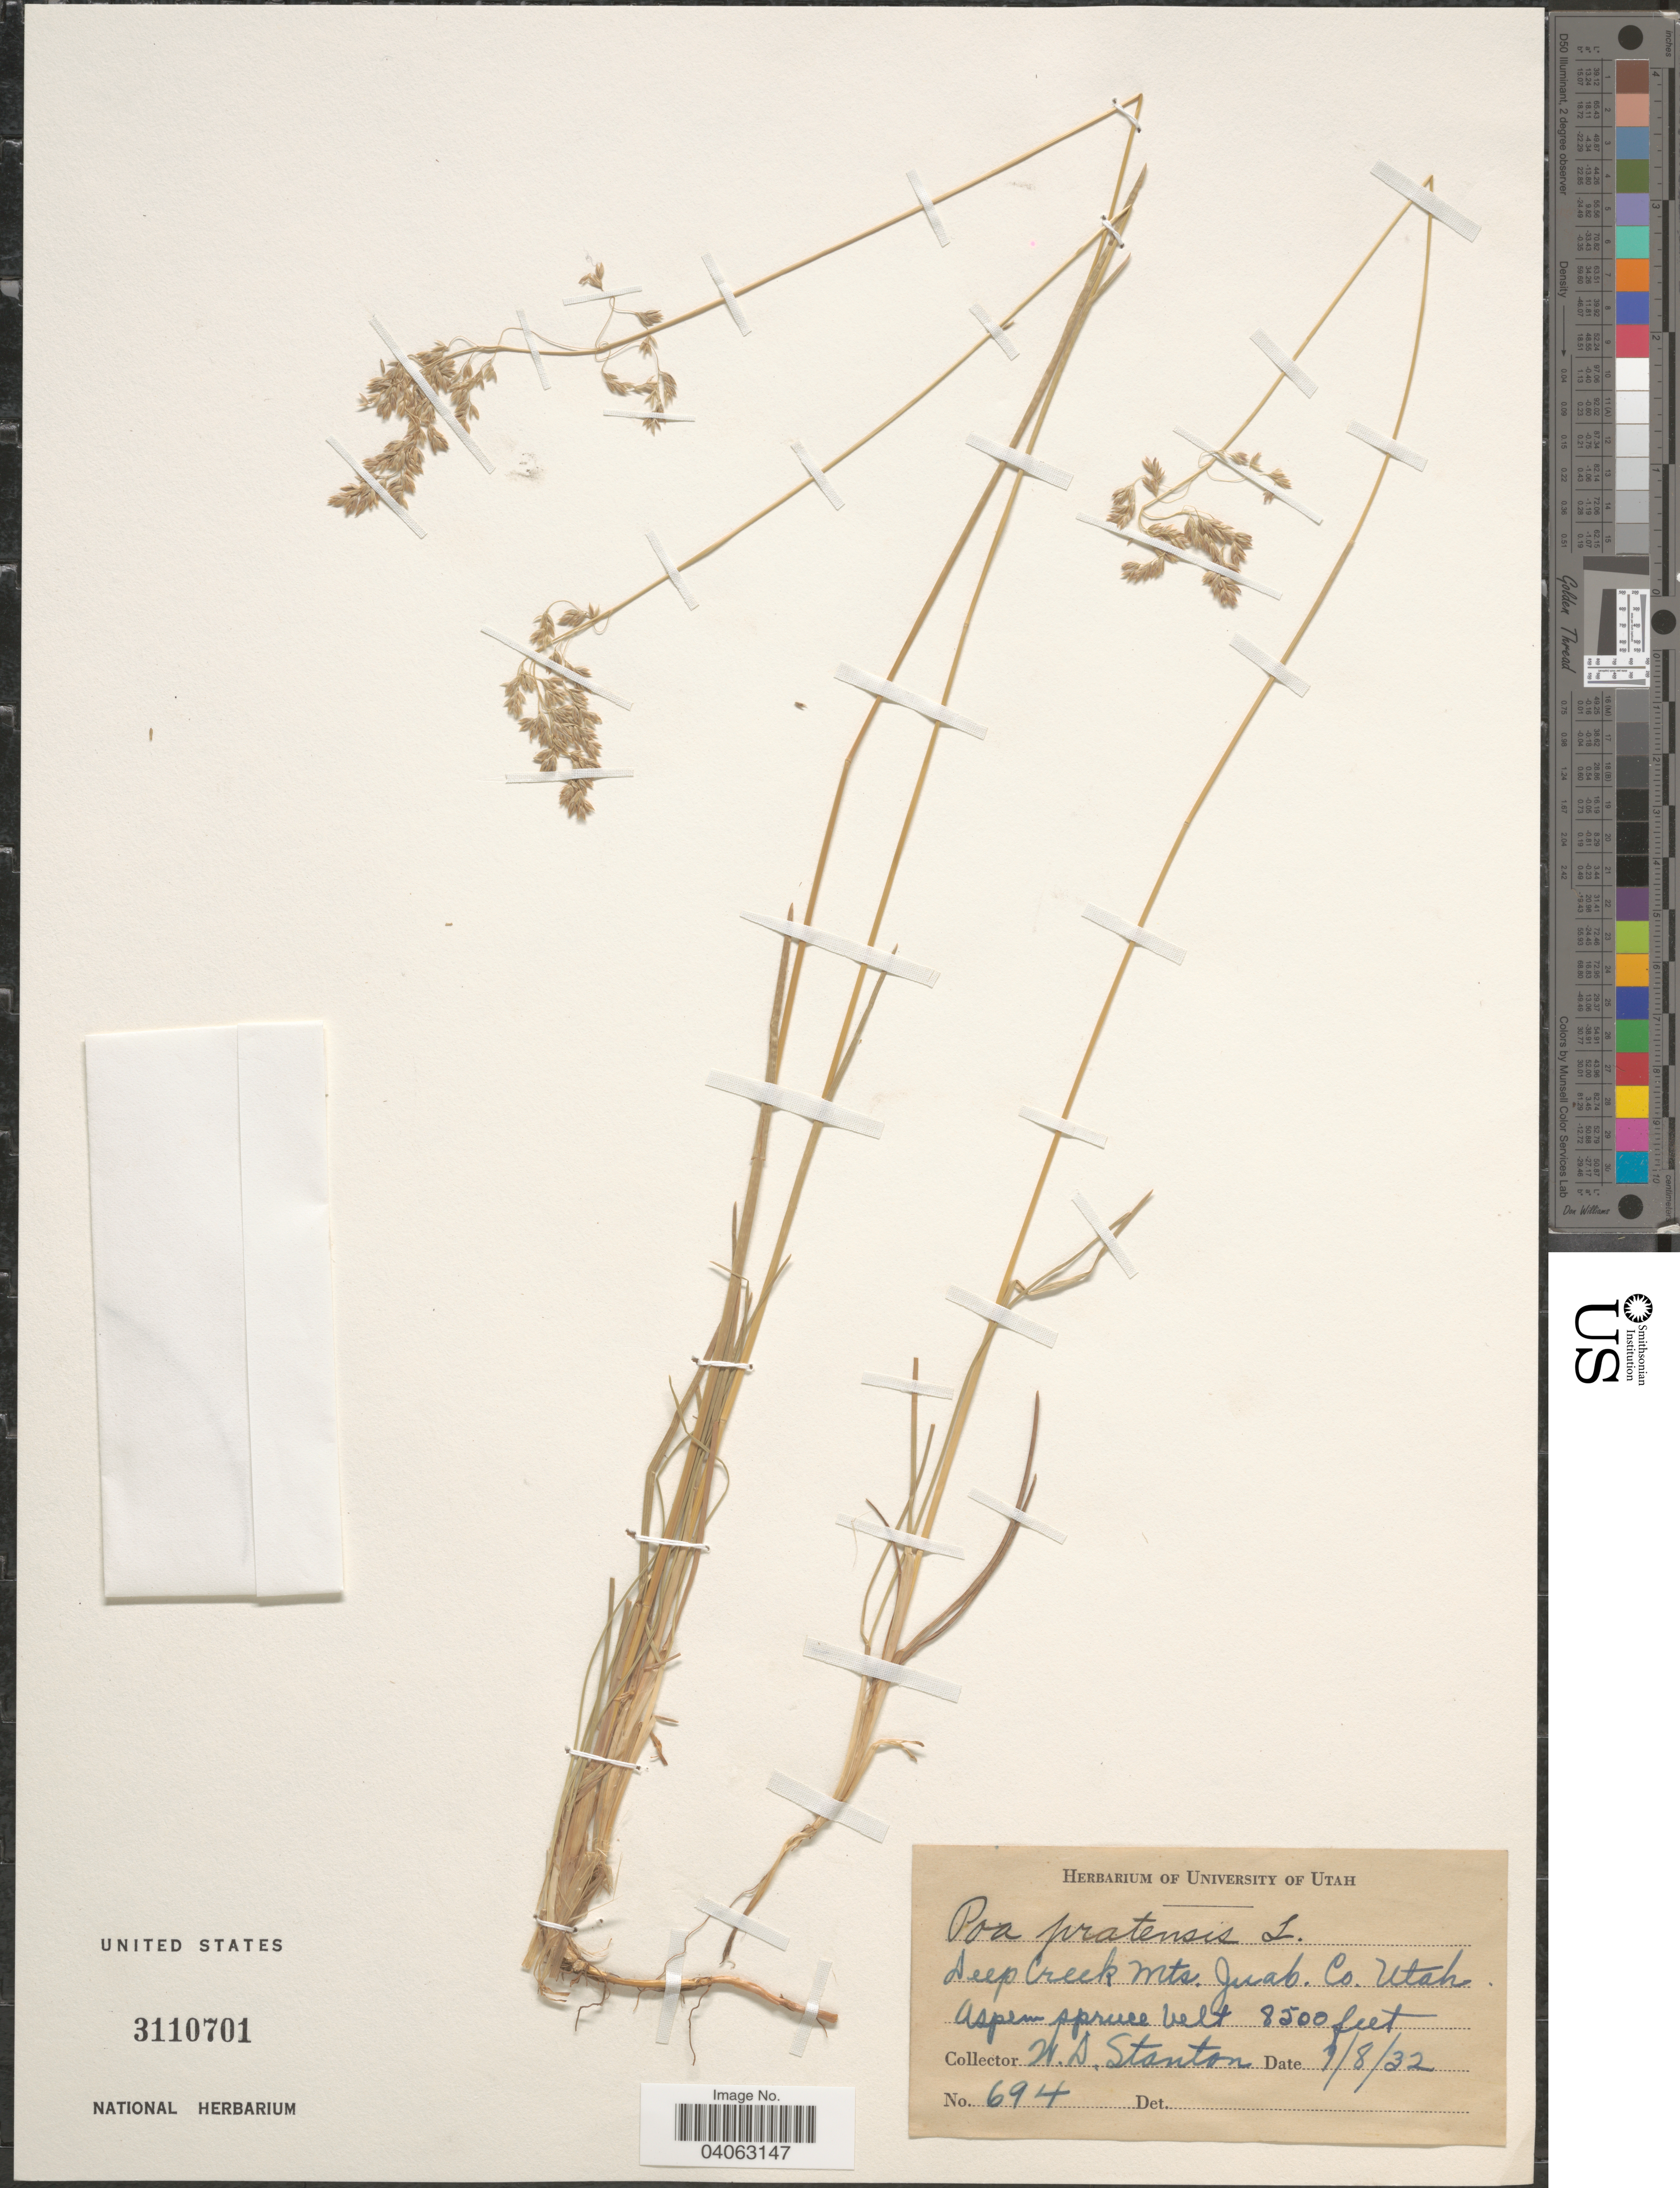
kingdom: Plantae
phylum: Tracheophyta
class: Liliopsida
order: Poales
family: Poaceae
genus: Poa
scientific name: Poa pratensis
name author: L.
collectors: W. Stanton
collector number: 694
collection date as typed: Transcribed d/m/y: 8/7/32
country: United States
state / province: Utah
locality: Deep Creek Mts. Juab Co. Aspen spruce belt.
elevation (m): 2591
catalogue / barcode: US 3110701